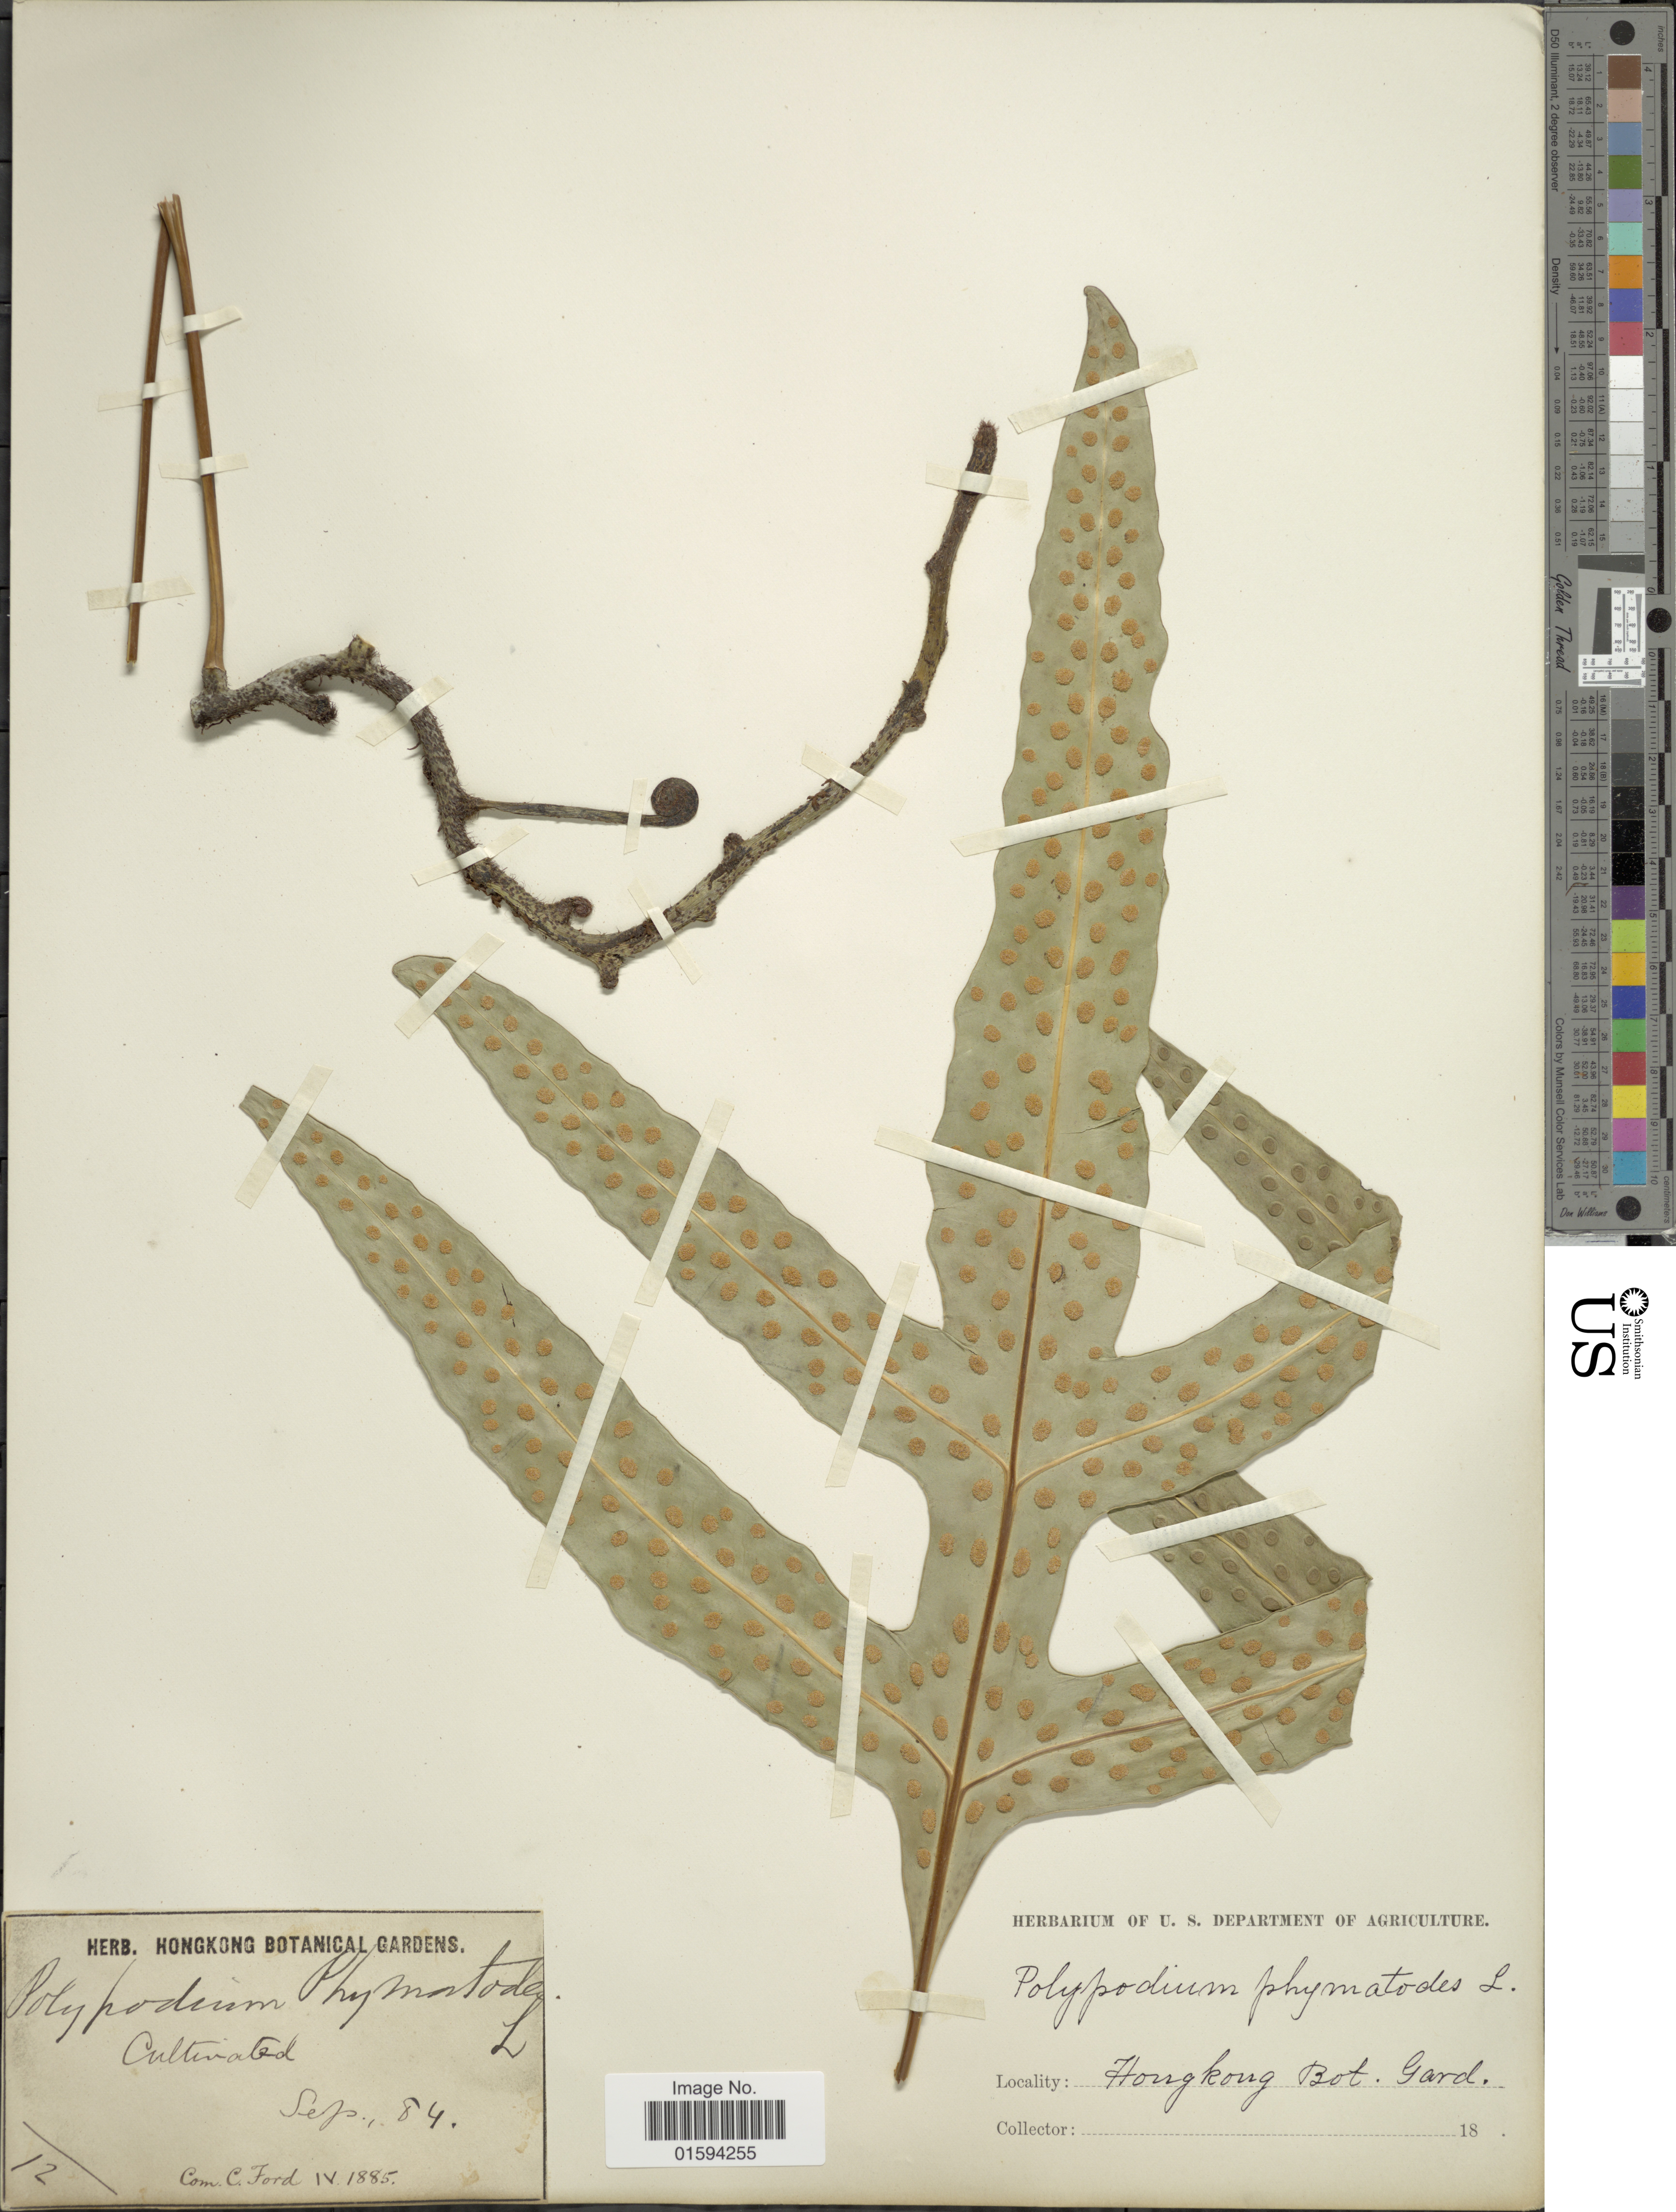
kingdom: Plantae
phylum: Tracheophyta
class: Polypodiopsida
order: Polypodiales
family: Polypodiaceae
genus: Polypodium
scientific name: Polypodium scolopendria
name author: Burm. f.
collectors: Facchini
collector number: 12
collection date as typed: Transcribed d/m/y: /9/84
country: China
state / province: Hong Kong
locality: Hongkong Bot. Gard.